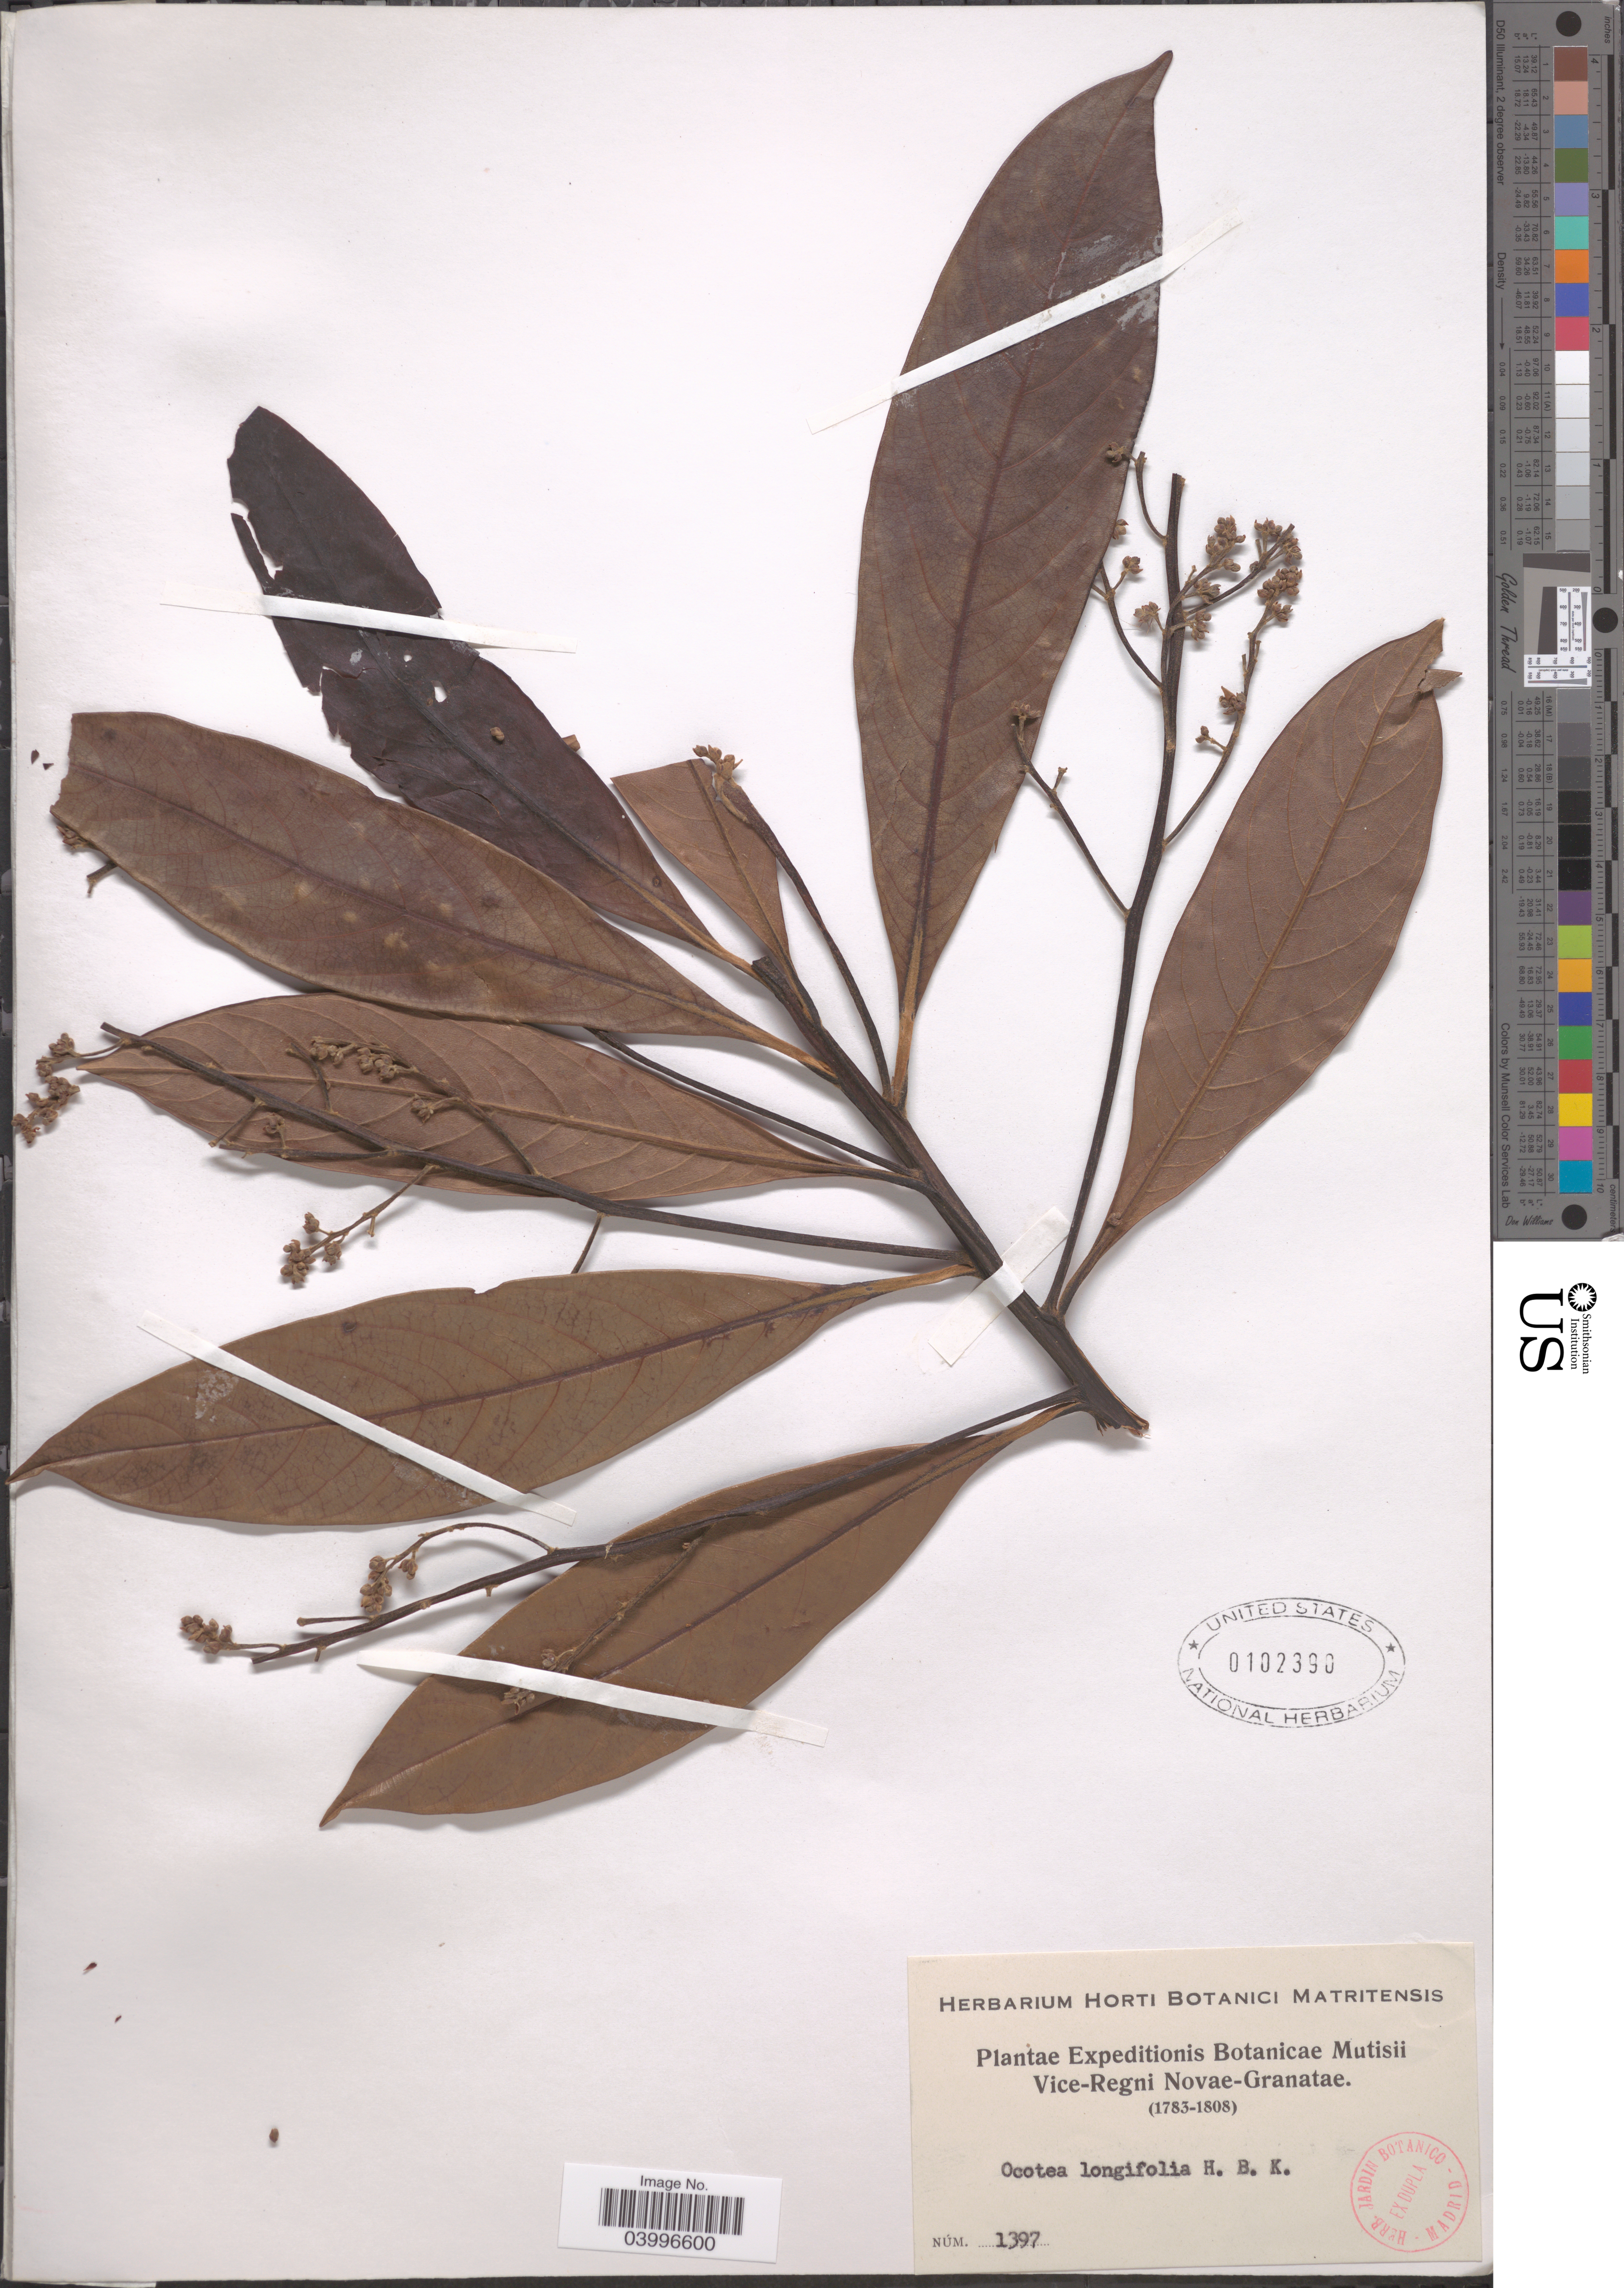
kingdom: Plantae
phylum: Tracheophyta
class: Magnoliopsida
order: Laurales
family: Lauraceae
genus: Ocotea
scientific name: Ocotea longifolia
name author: Kunth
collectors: Expeditions Botanicae Mutisii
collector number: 1397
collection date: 1783/1808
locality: Vice-Regni Novae-Granatae.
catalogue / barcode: US 102390